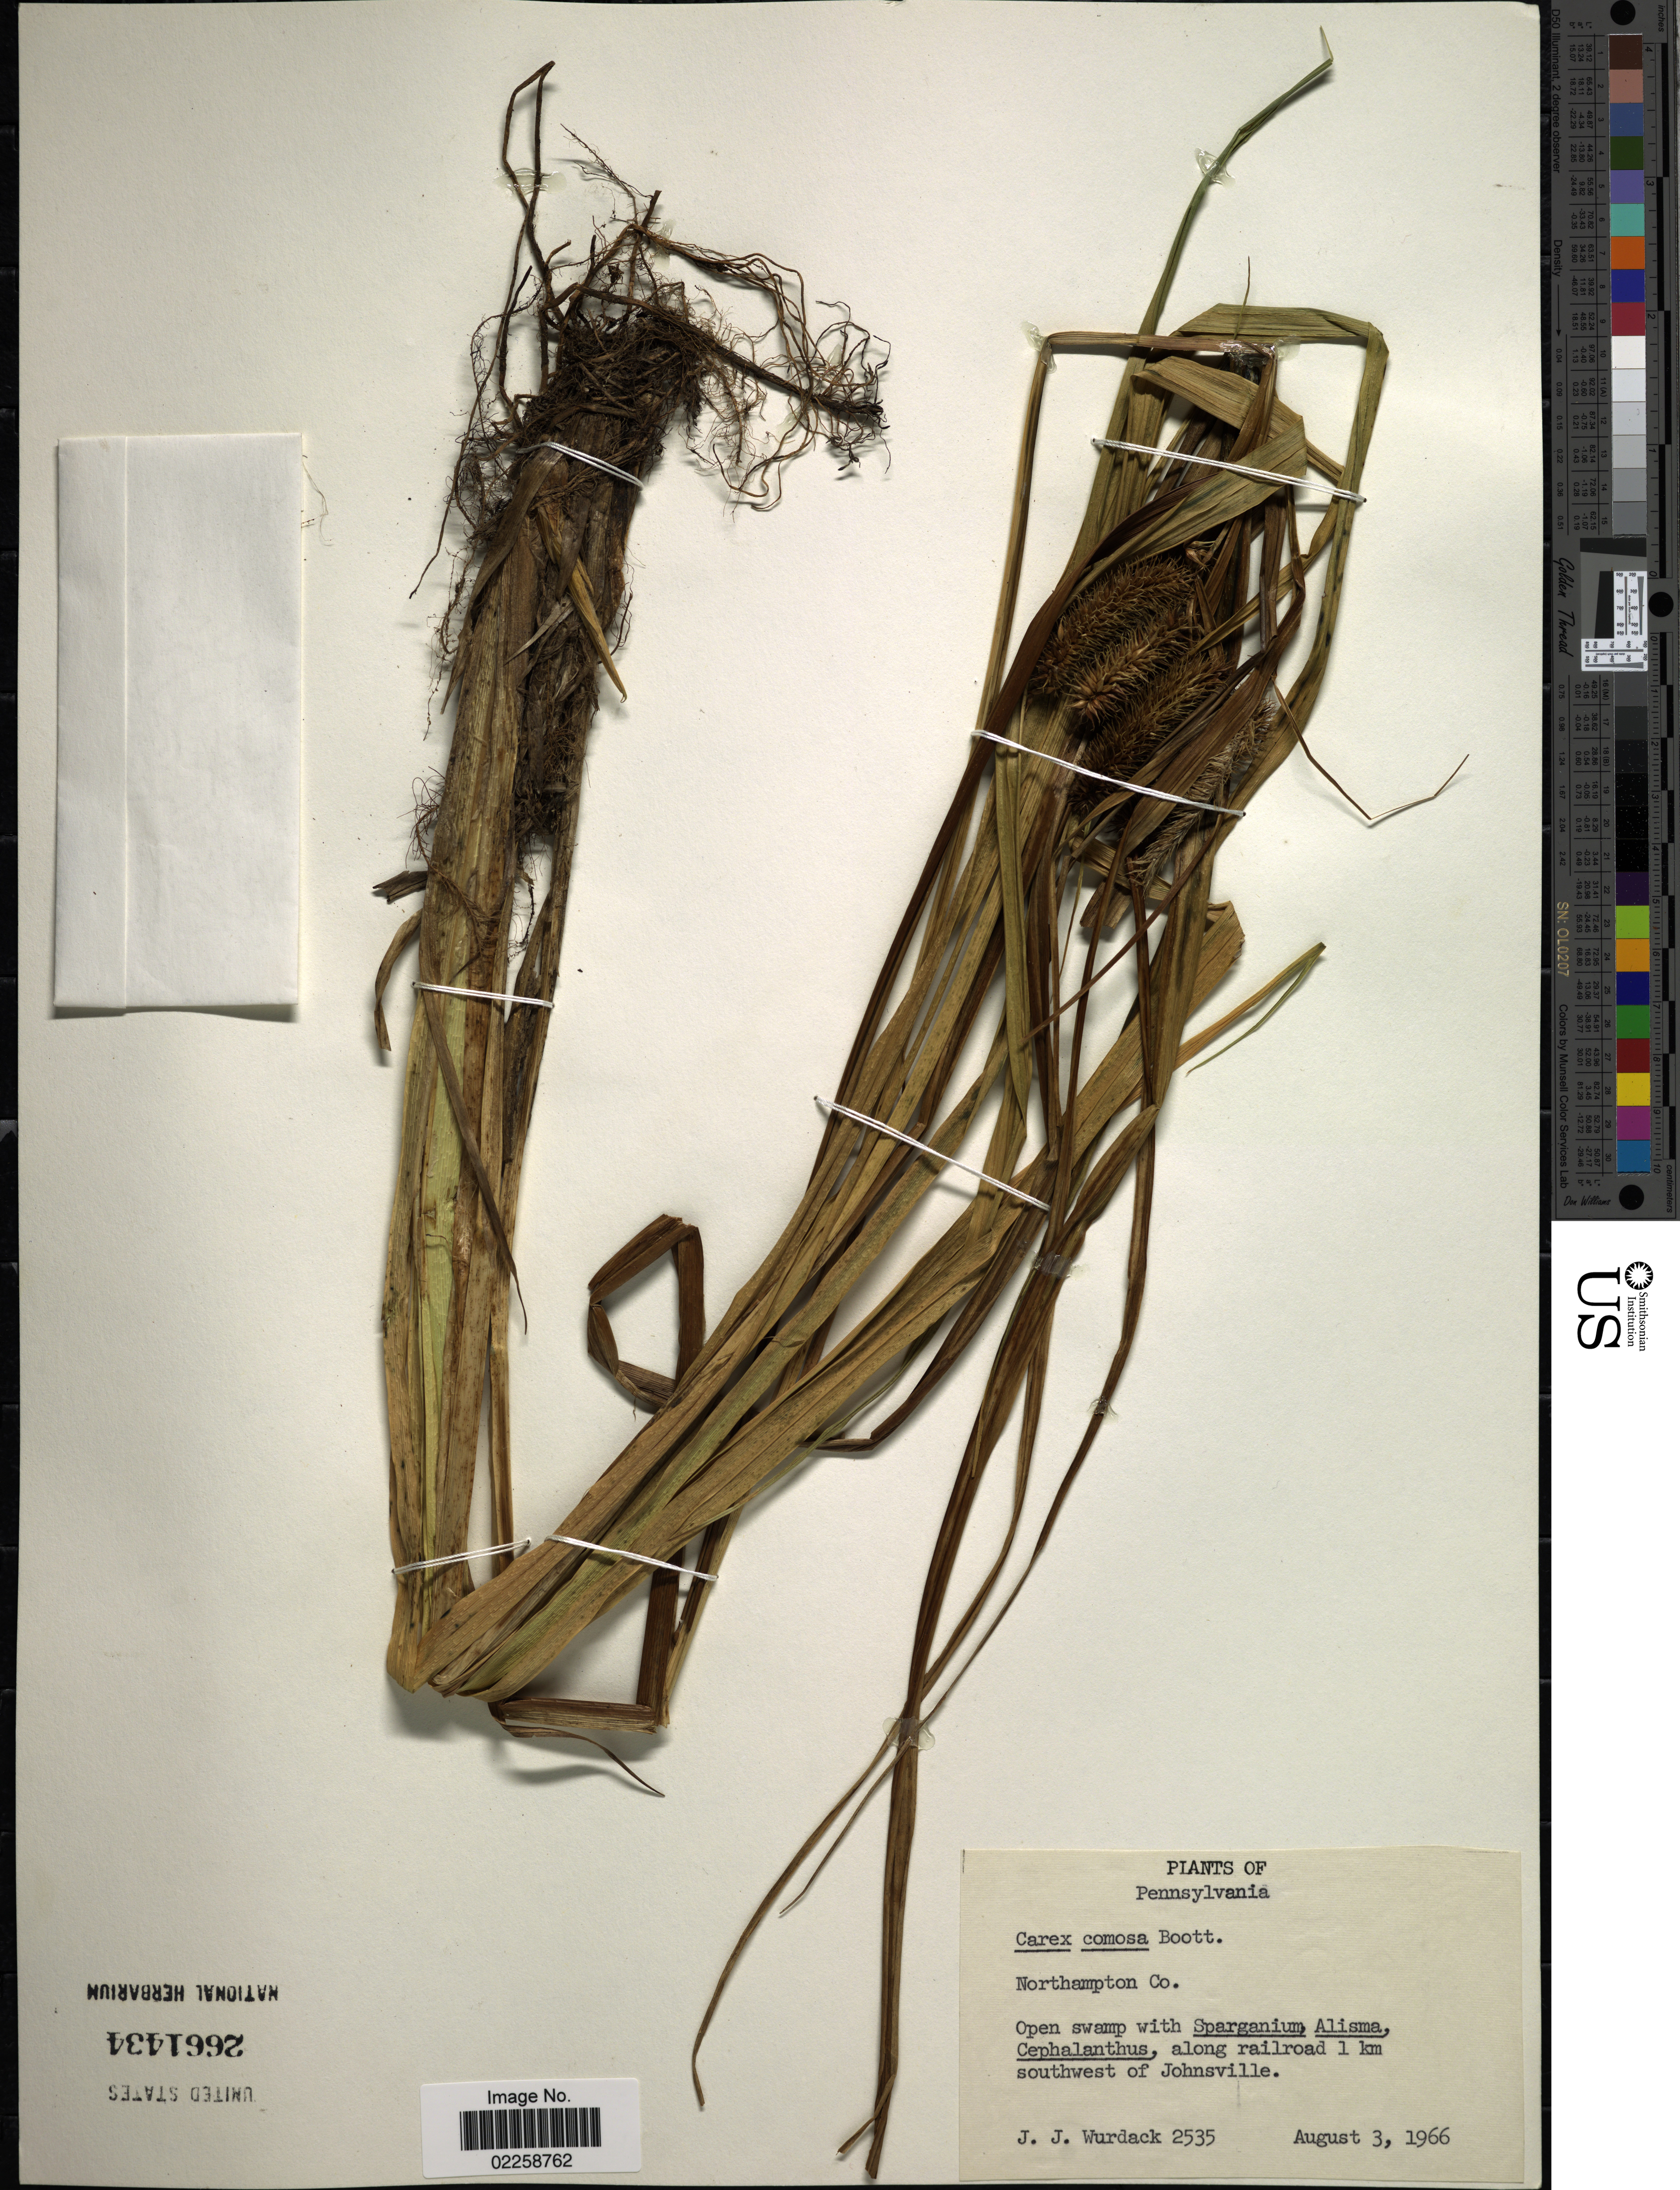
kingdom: Plantae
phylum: Tracheophyta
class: Liliopsida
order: Poales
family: Cyperaceae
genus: Carex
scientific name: Carex comosa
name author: Boott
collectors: J. J. Wurdack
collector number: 2535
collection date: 1966-08-03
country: United States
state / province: Pennsylvania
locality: Northampton Co., along railroad 1 km southwest of Johnsville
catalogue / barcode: US 3662434